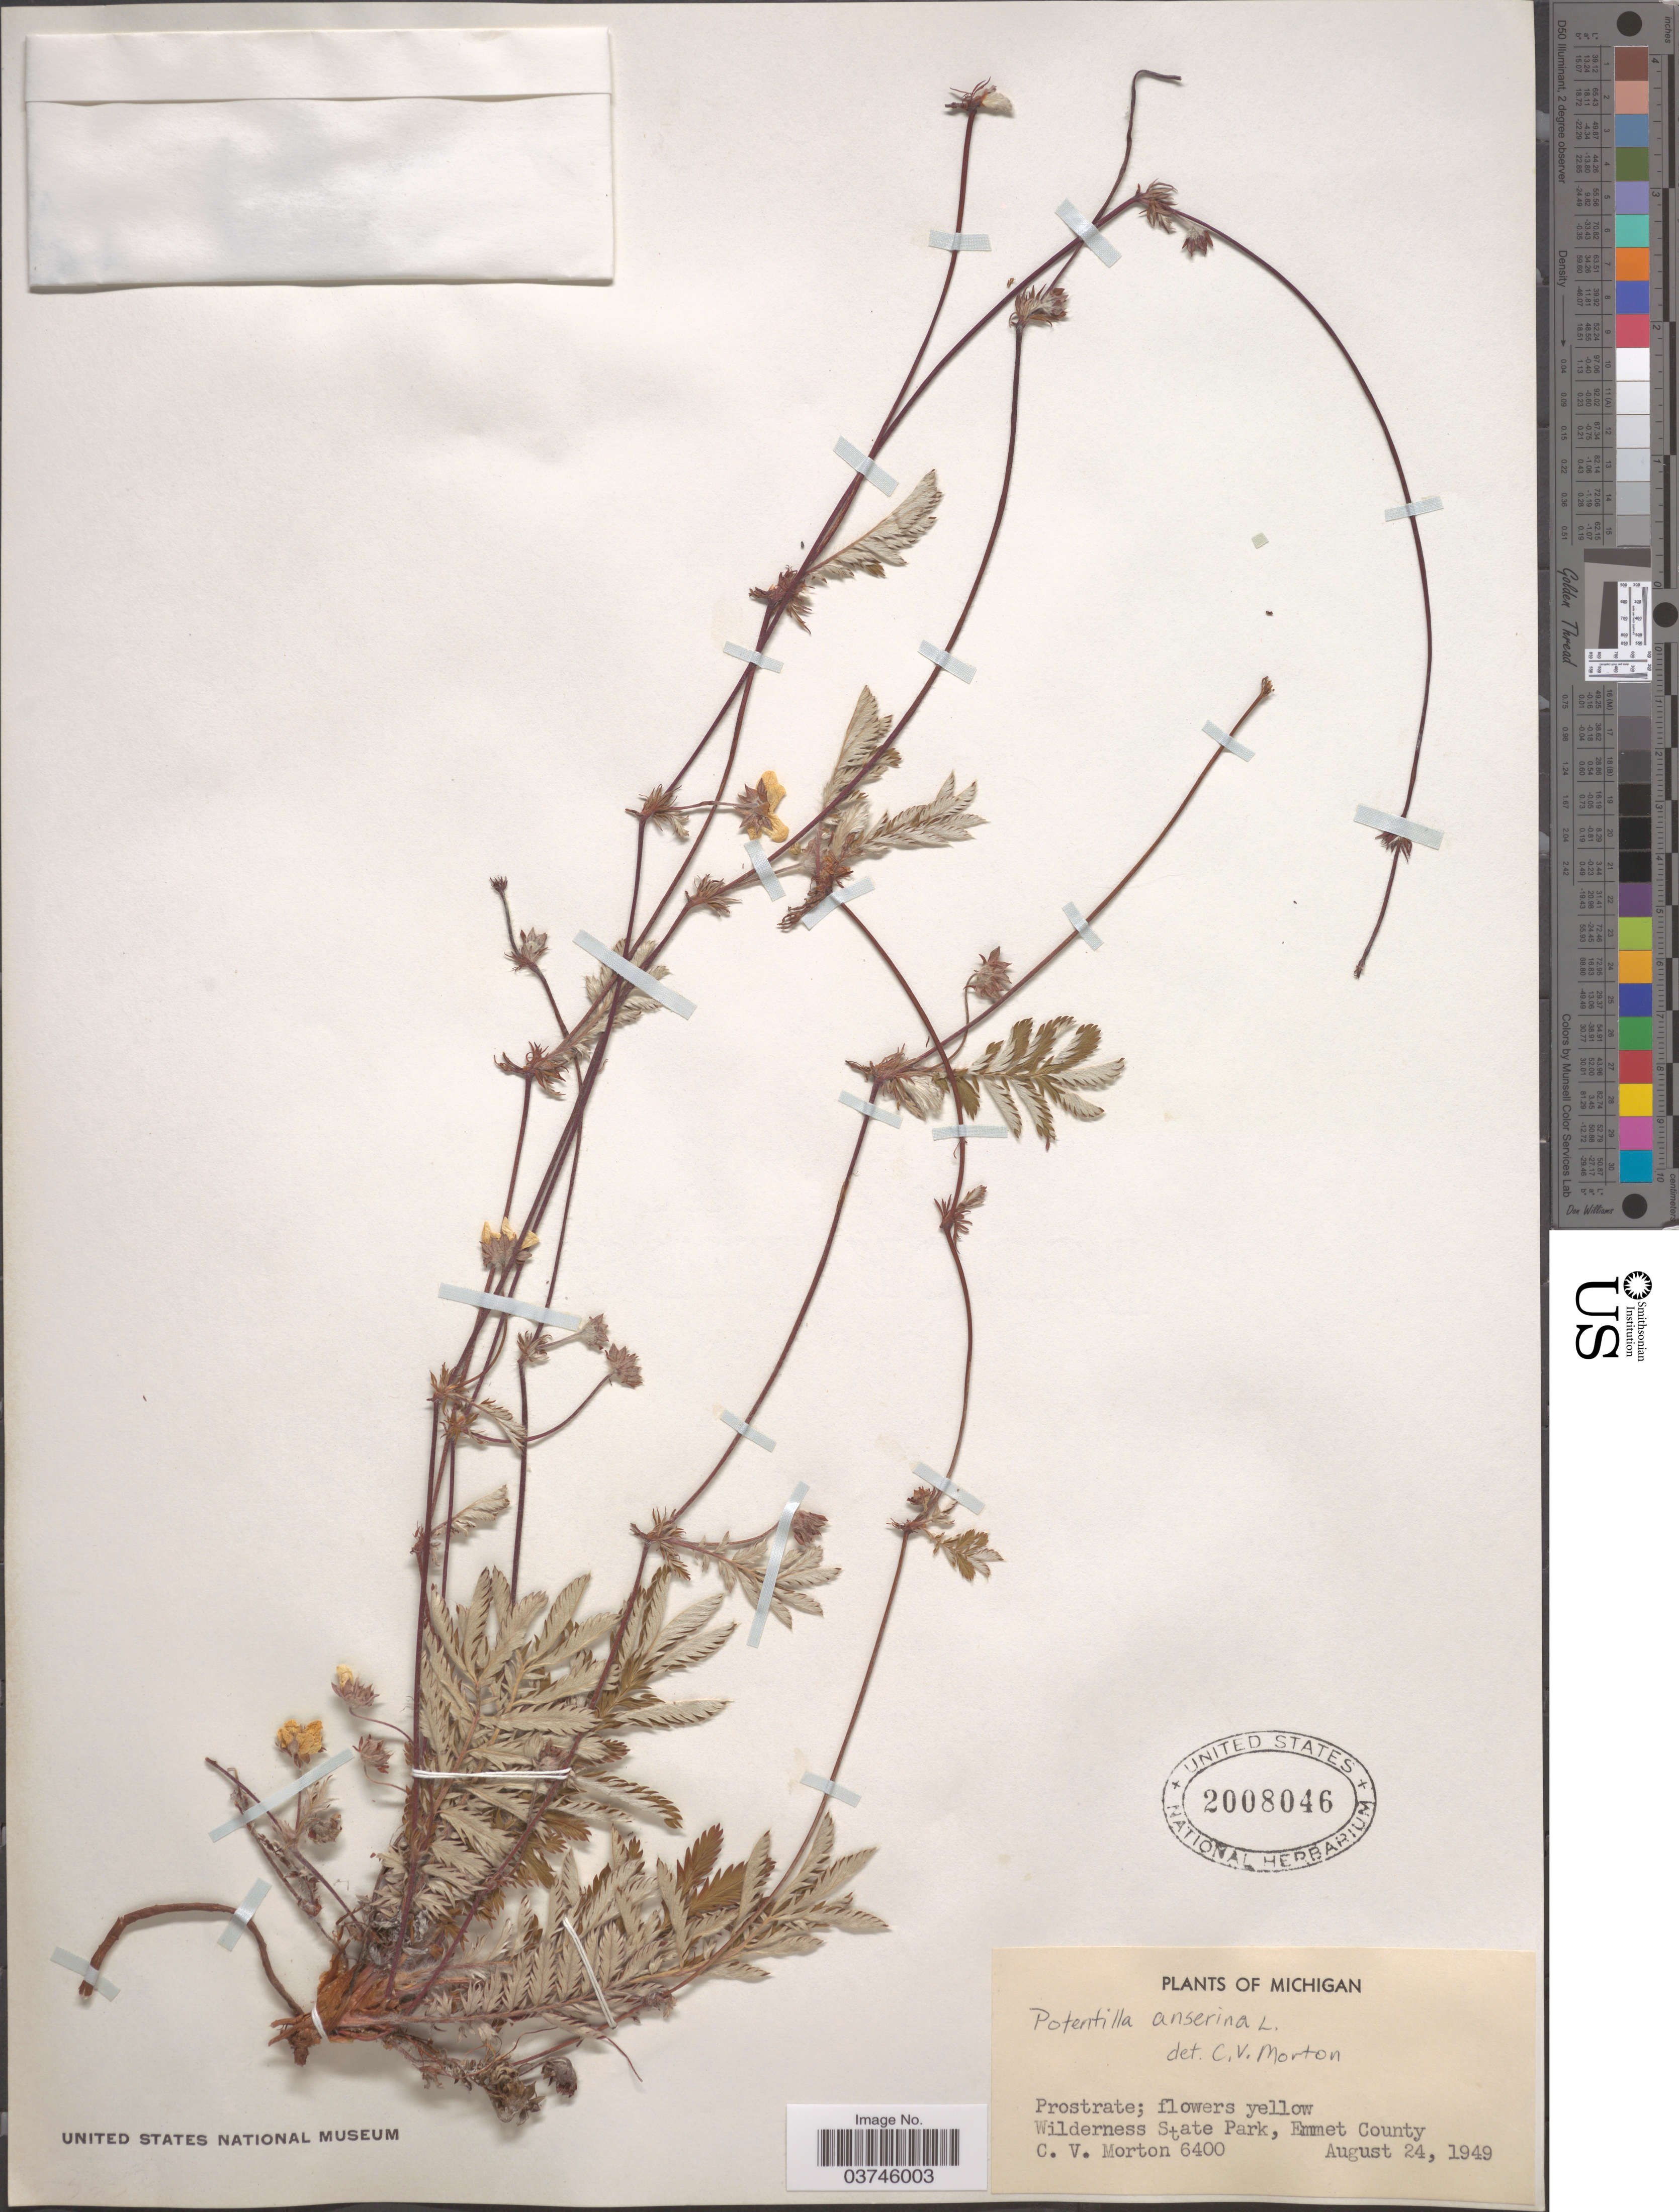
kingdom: Plantae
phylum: Tracheophyta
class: Magnoliopsida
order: Rosales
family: Rosaceae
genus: Argentina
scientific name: Argentina anserina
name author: (L.) Rydb.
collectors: C. V. Morton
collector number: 6400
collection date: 1949-08-24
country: United States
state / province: Michigan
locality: Wilderness State Park, Emmet County.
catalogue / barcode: US 2008046